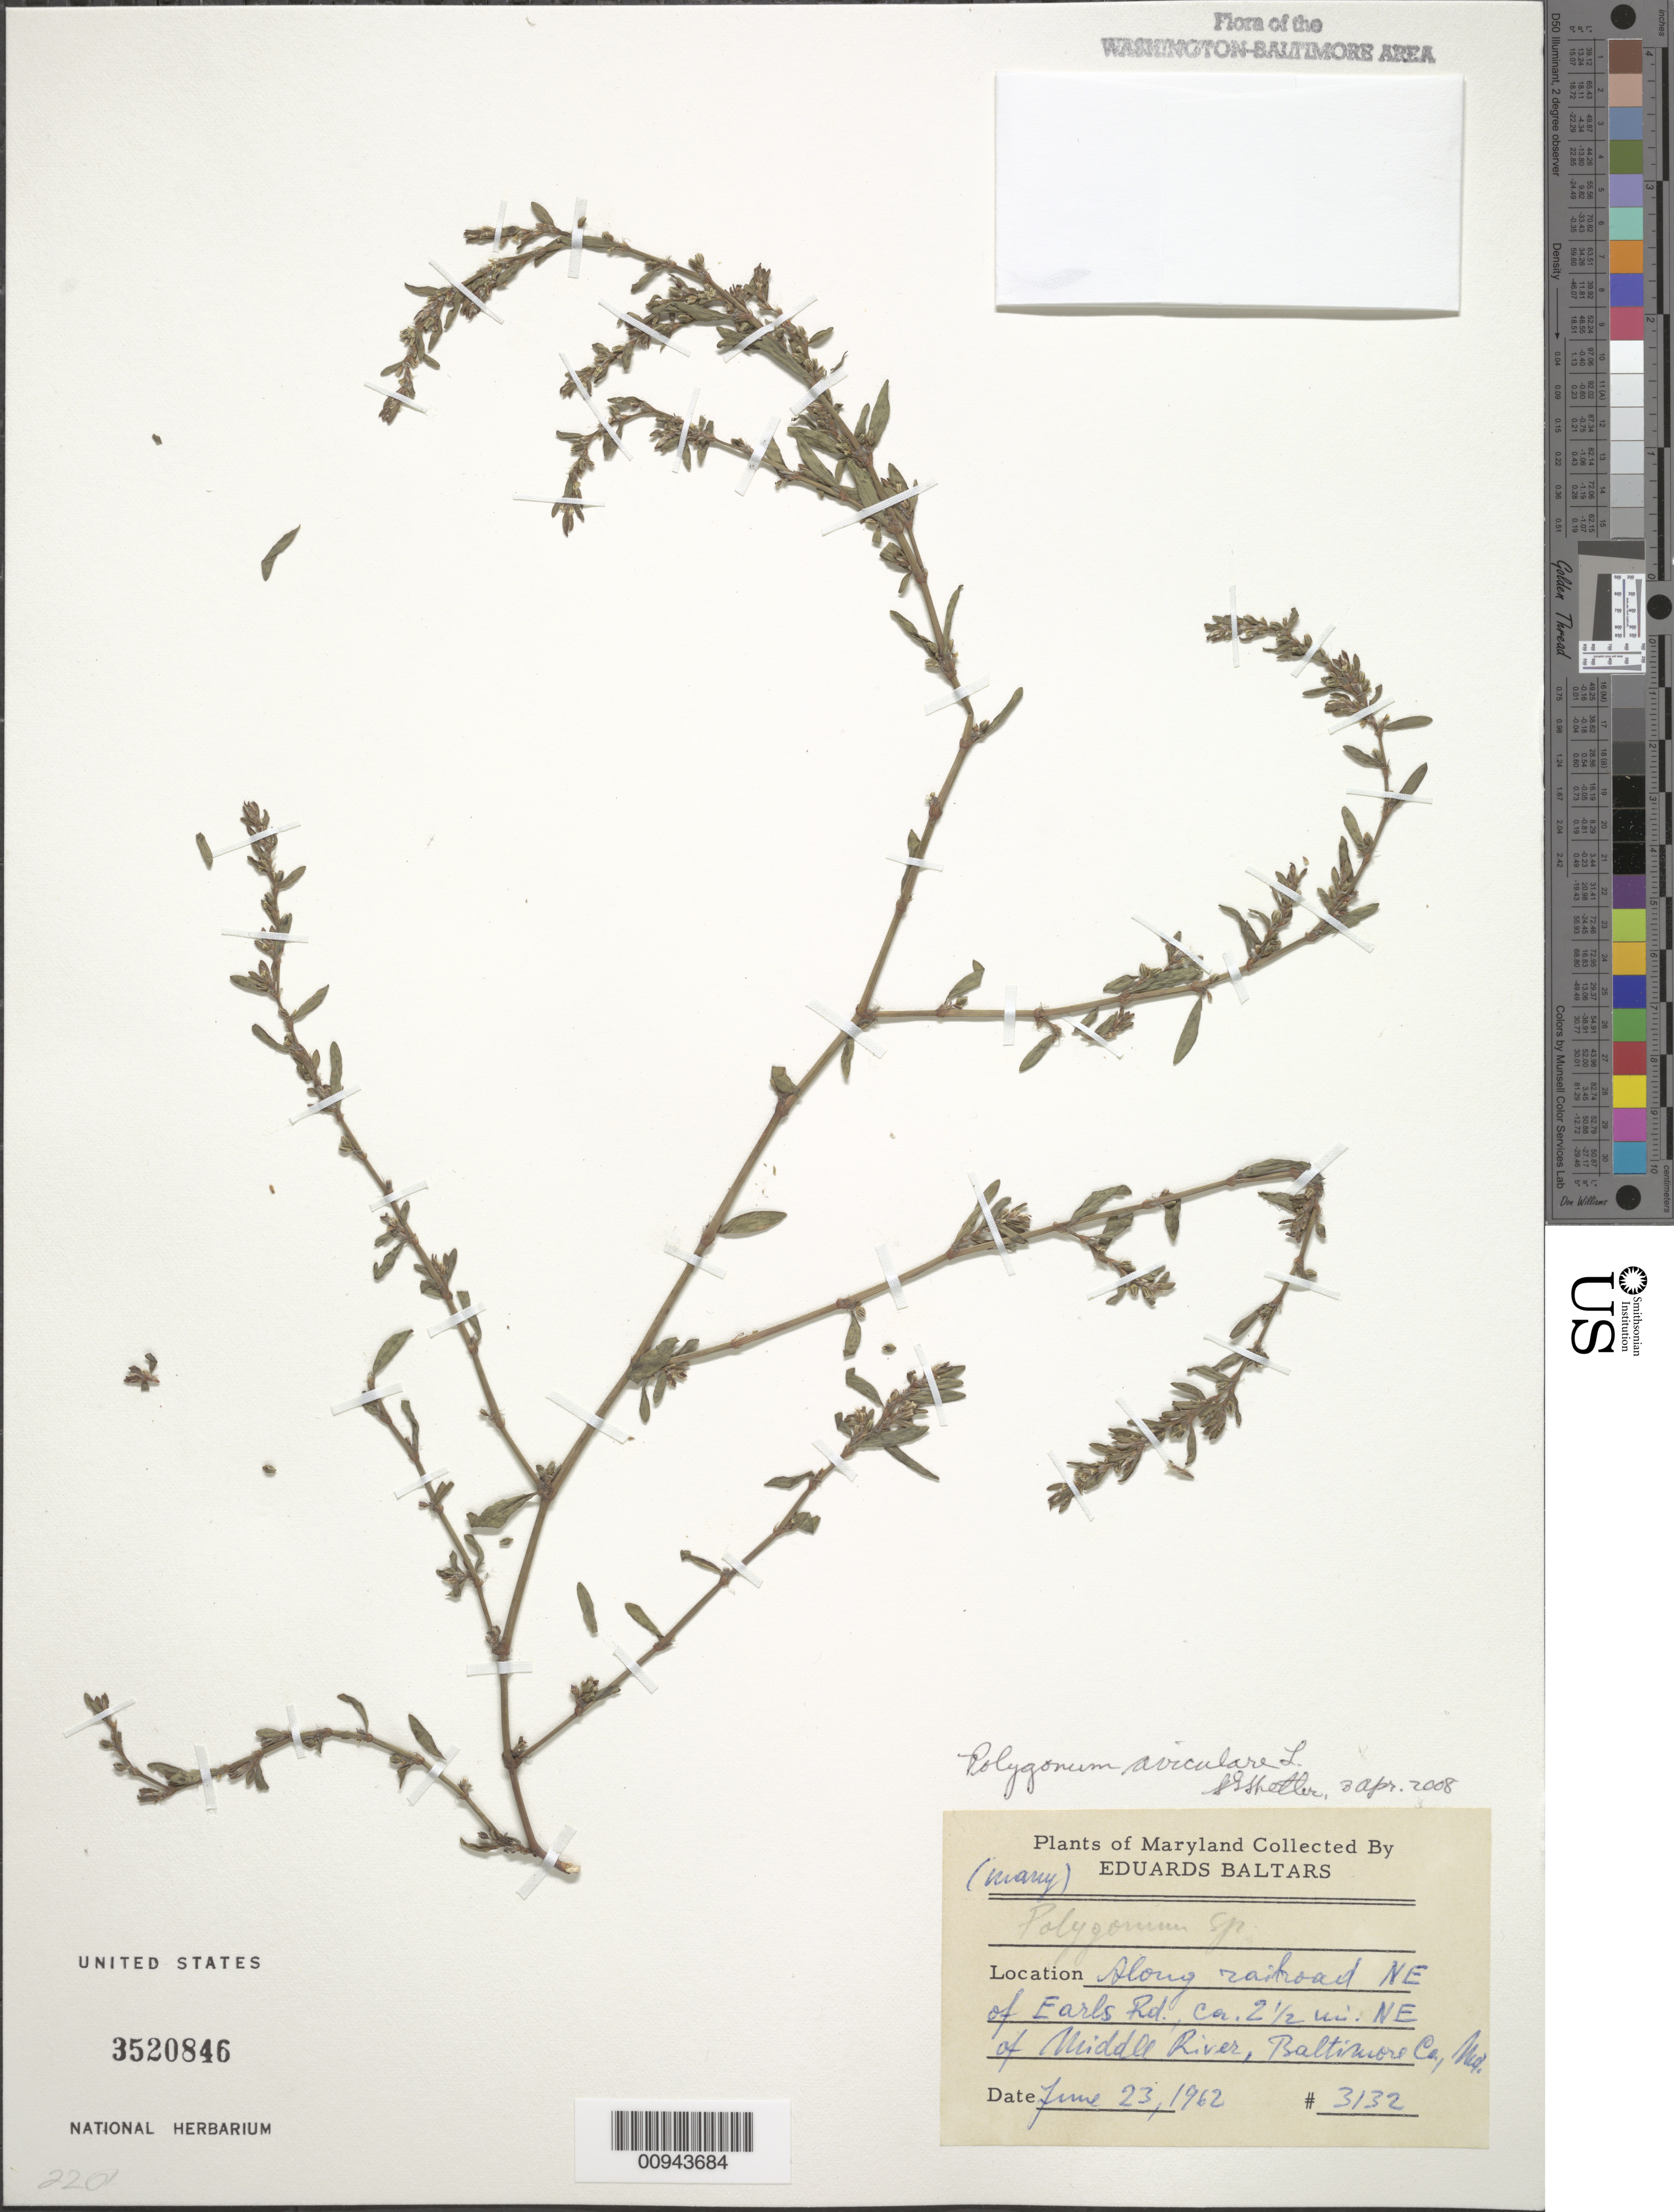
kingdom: Plantae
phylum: Tracheophyta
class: Magnoliopsida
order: Caryophyllales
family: Polygonaceae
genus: Polygonum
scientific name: Polygonum aviculare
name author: L.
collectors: E. Baltars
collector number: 3132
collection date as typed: June 23, 1962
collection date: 1962-06-23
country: United States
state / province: Maryland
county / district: Baltimore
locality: NE of Earls Rd. ca. 2.5 mi. NE of Middle River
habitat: along railroad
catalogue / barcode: US 3520846